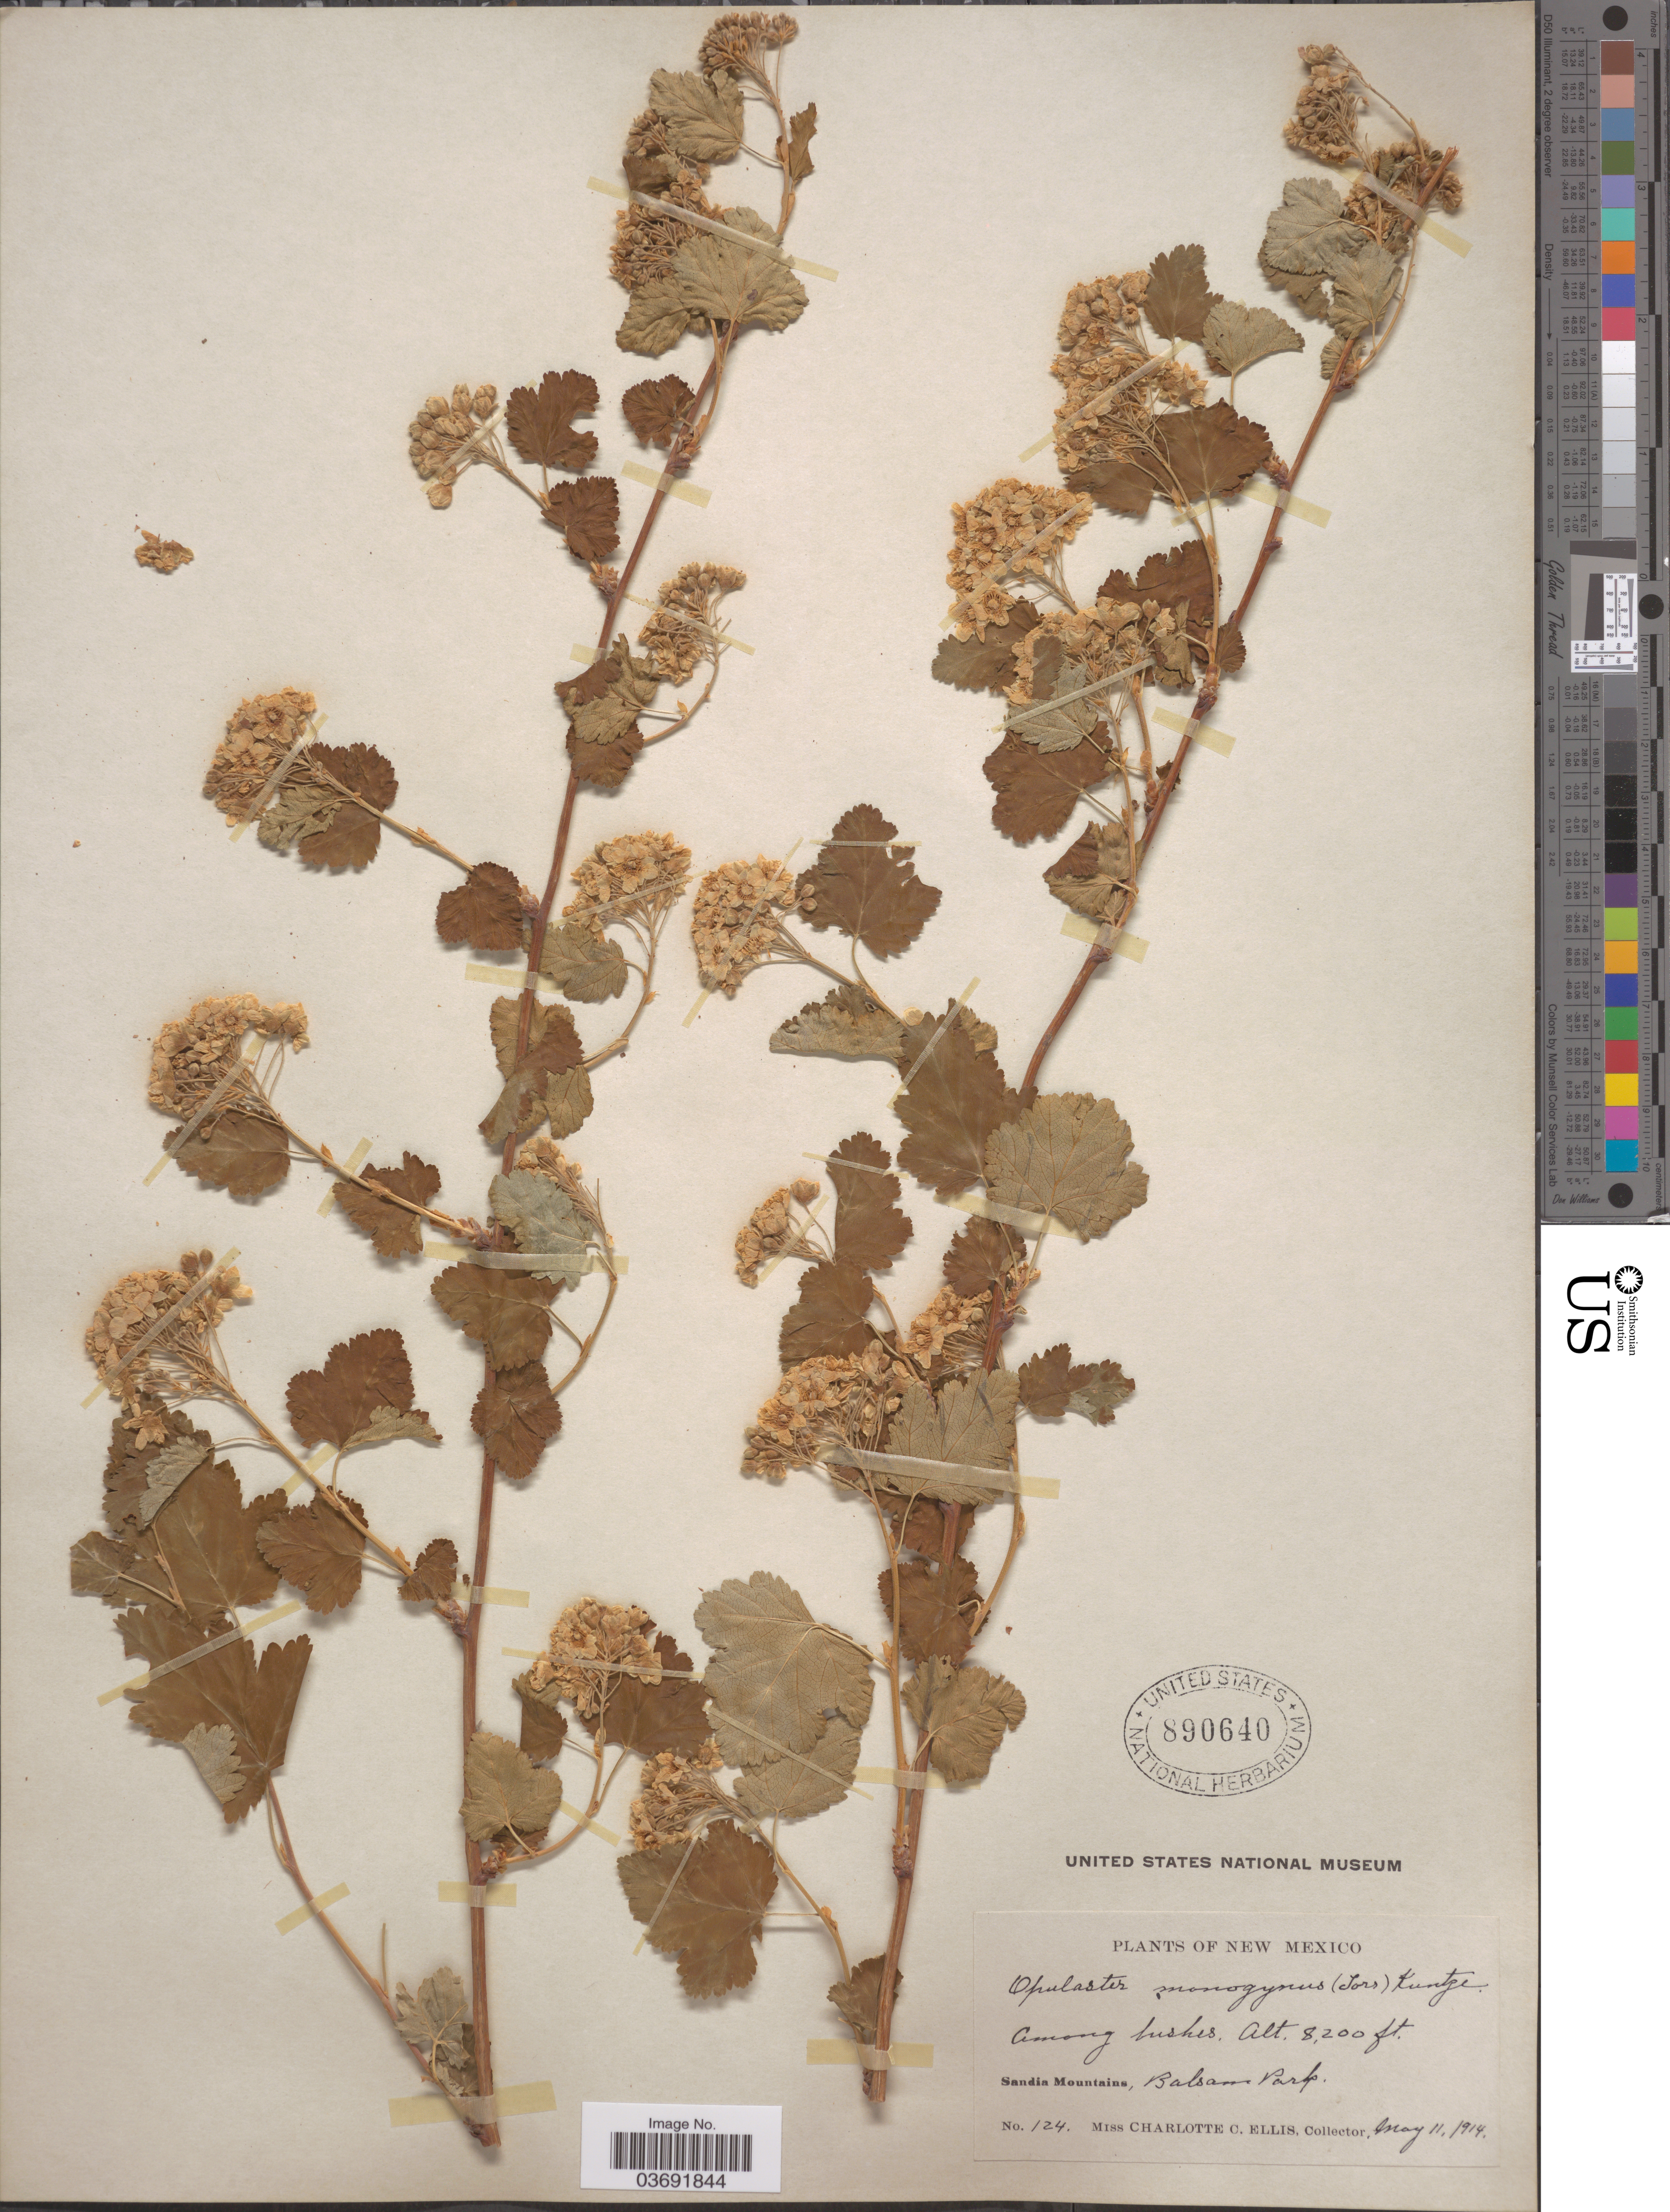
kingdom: Plantae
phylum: Tracheophyta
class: Magnoliopsida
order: Rosales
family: Rosaceae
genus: Physocarpus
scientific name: Physocarpus monogynus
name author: (Torr.) J.M. Coult.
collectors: C. C. Ellis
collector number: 124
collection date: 1914-05-11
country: United States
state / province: New Mexico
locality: Sandia Mountains, Balsam Park.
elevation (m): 2499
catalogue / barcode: US 890640